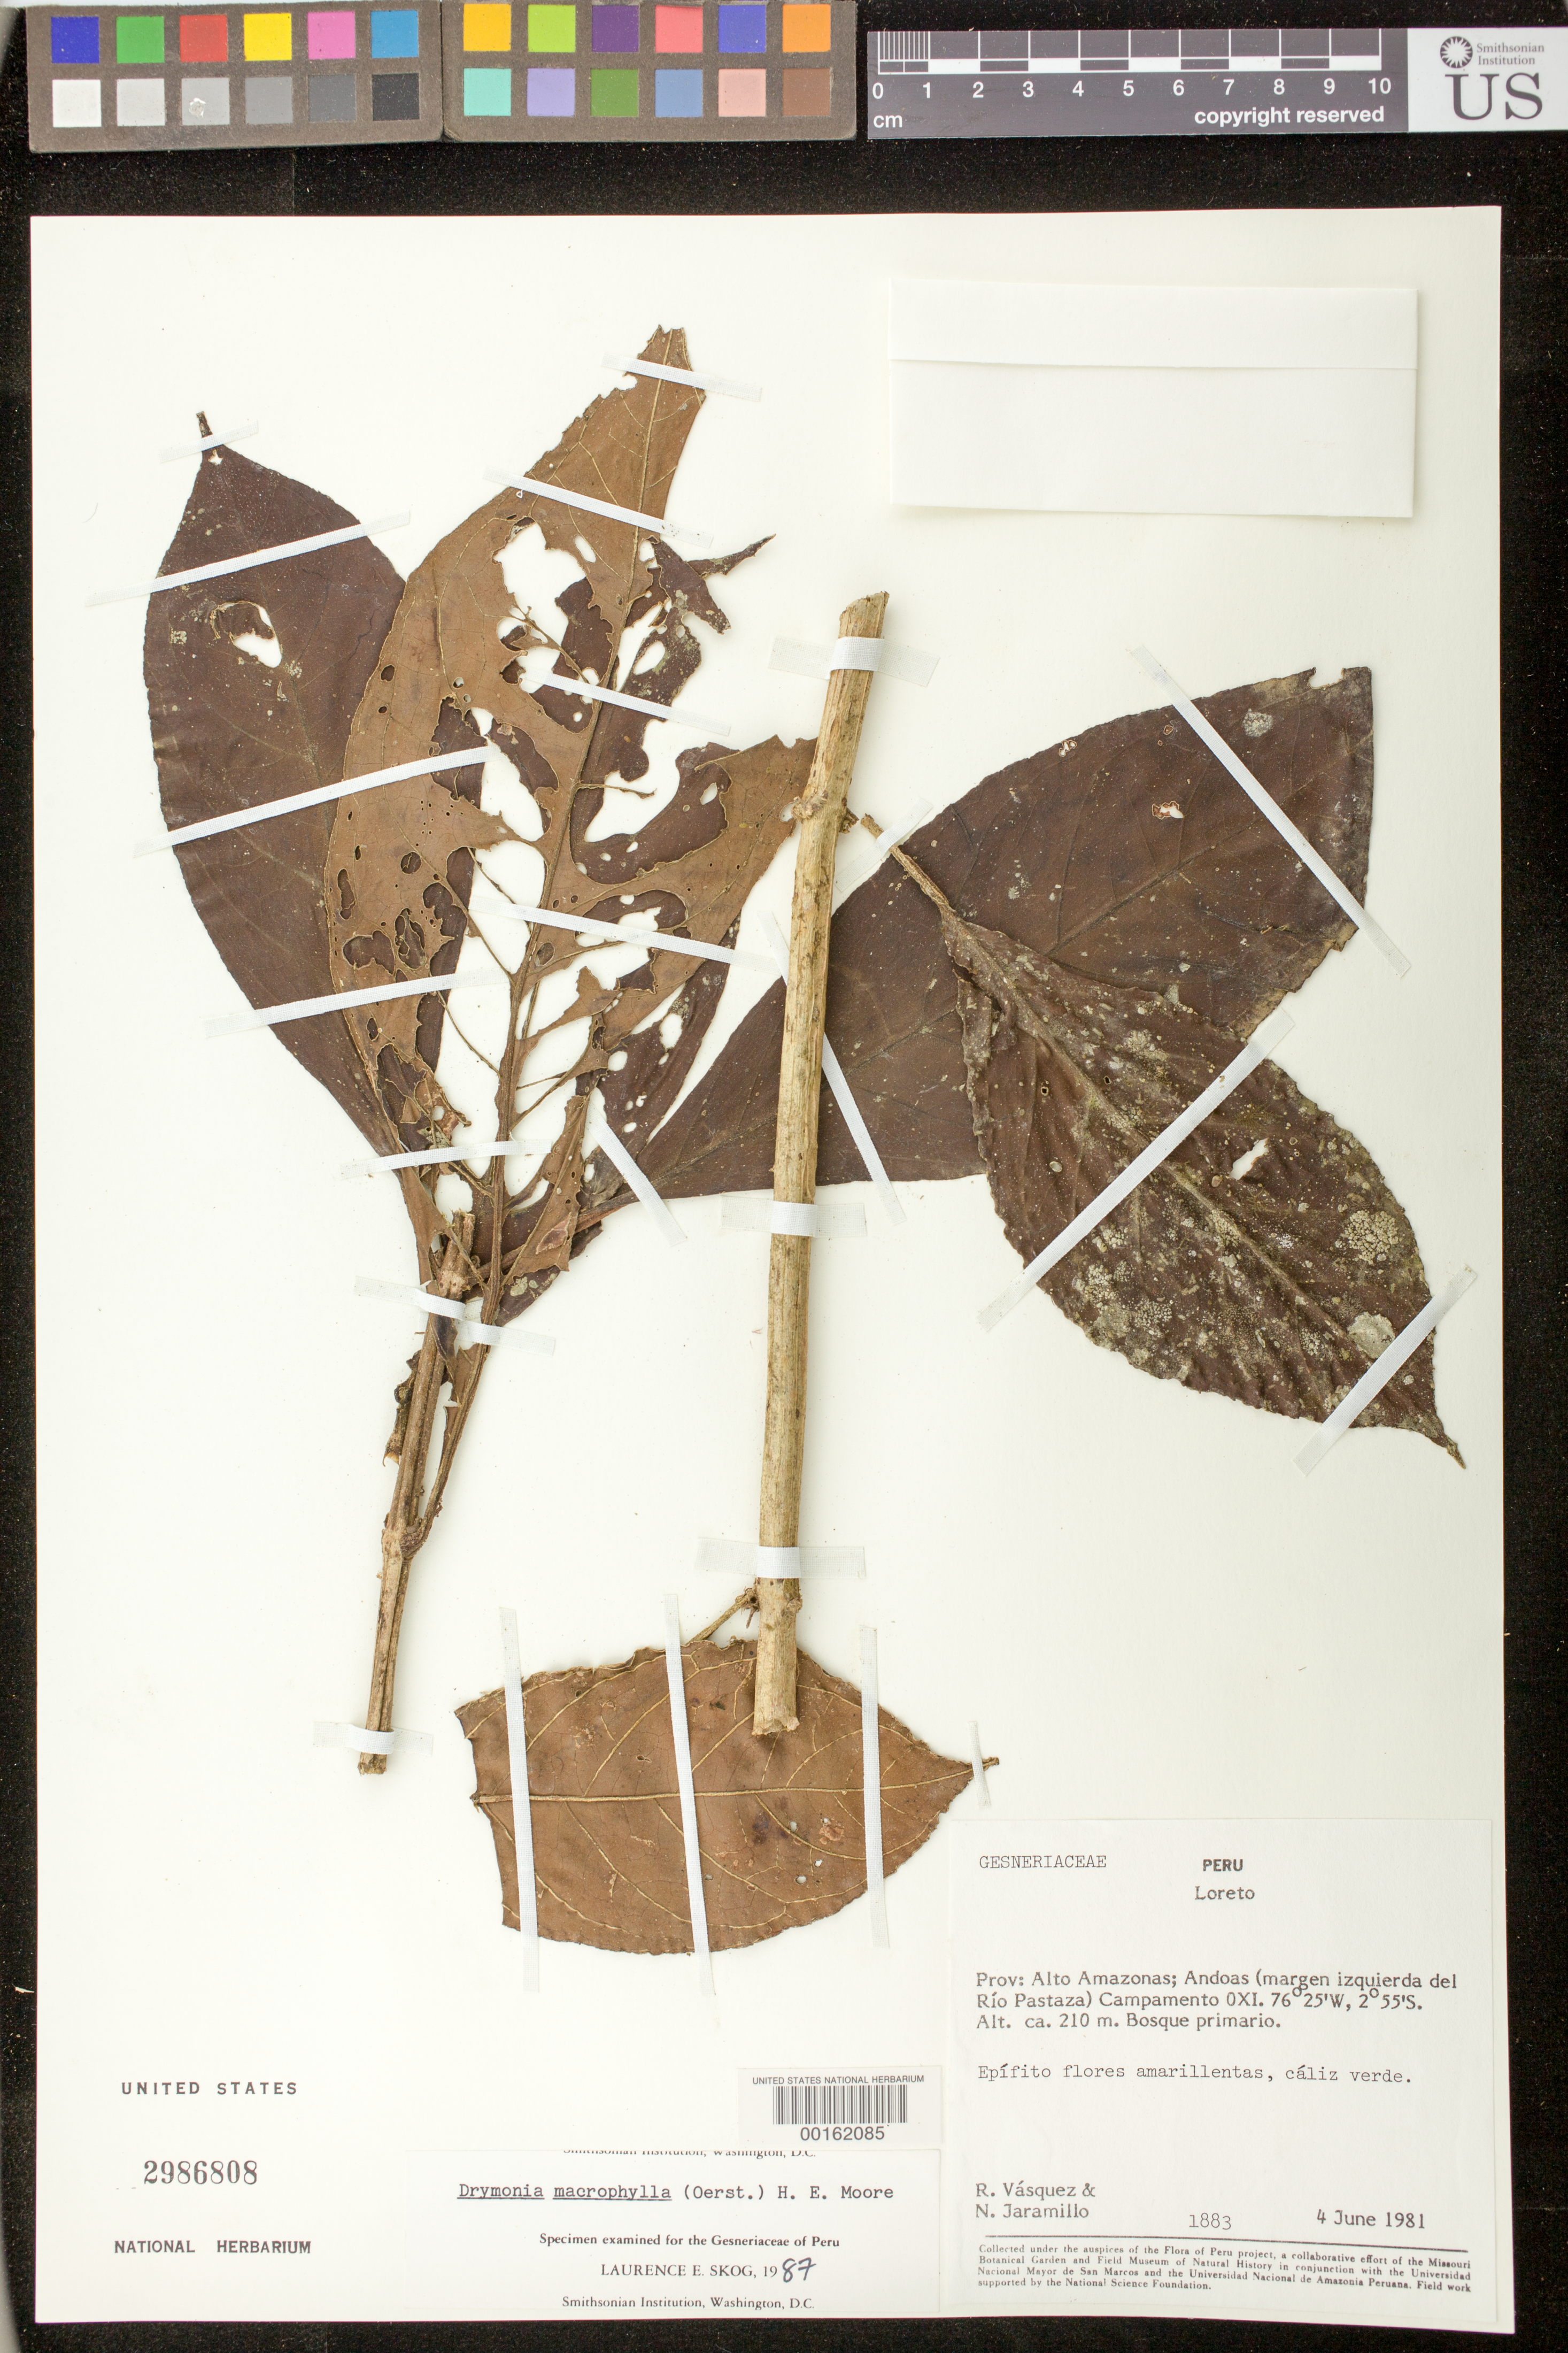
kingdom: Plantae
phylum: Tracheophyta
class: Magnoliopsida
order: Lamiales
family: Gesneriaceae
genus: Drymonia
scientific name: Drymonia macrophylla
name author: (Oerst.) H.E. Moore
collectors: R. Vásquez & N. Jaramillo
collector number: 1883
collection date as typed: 04 Jun 1981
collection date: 1981-06-04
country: Peru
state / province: Loreto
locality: Prov. Alto Amazonas; Andoas (left hand bank of Rio Pastaza) Campamento OXI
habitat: Primary forest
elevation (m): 210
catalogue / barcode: US 2986808